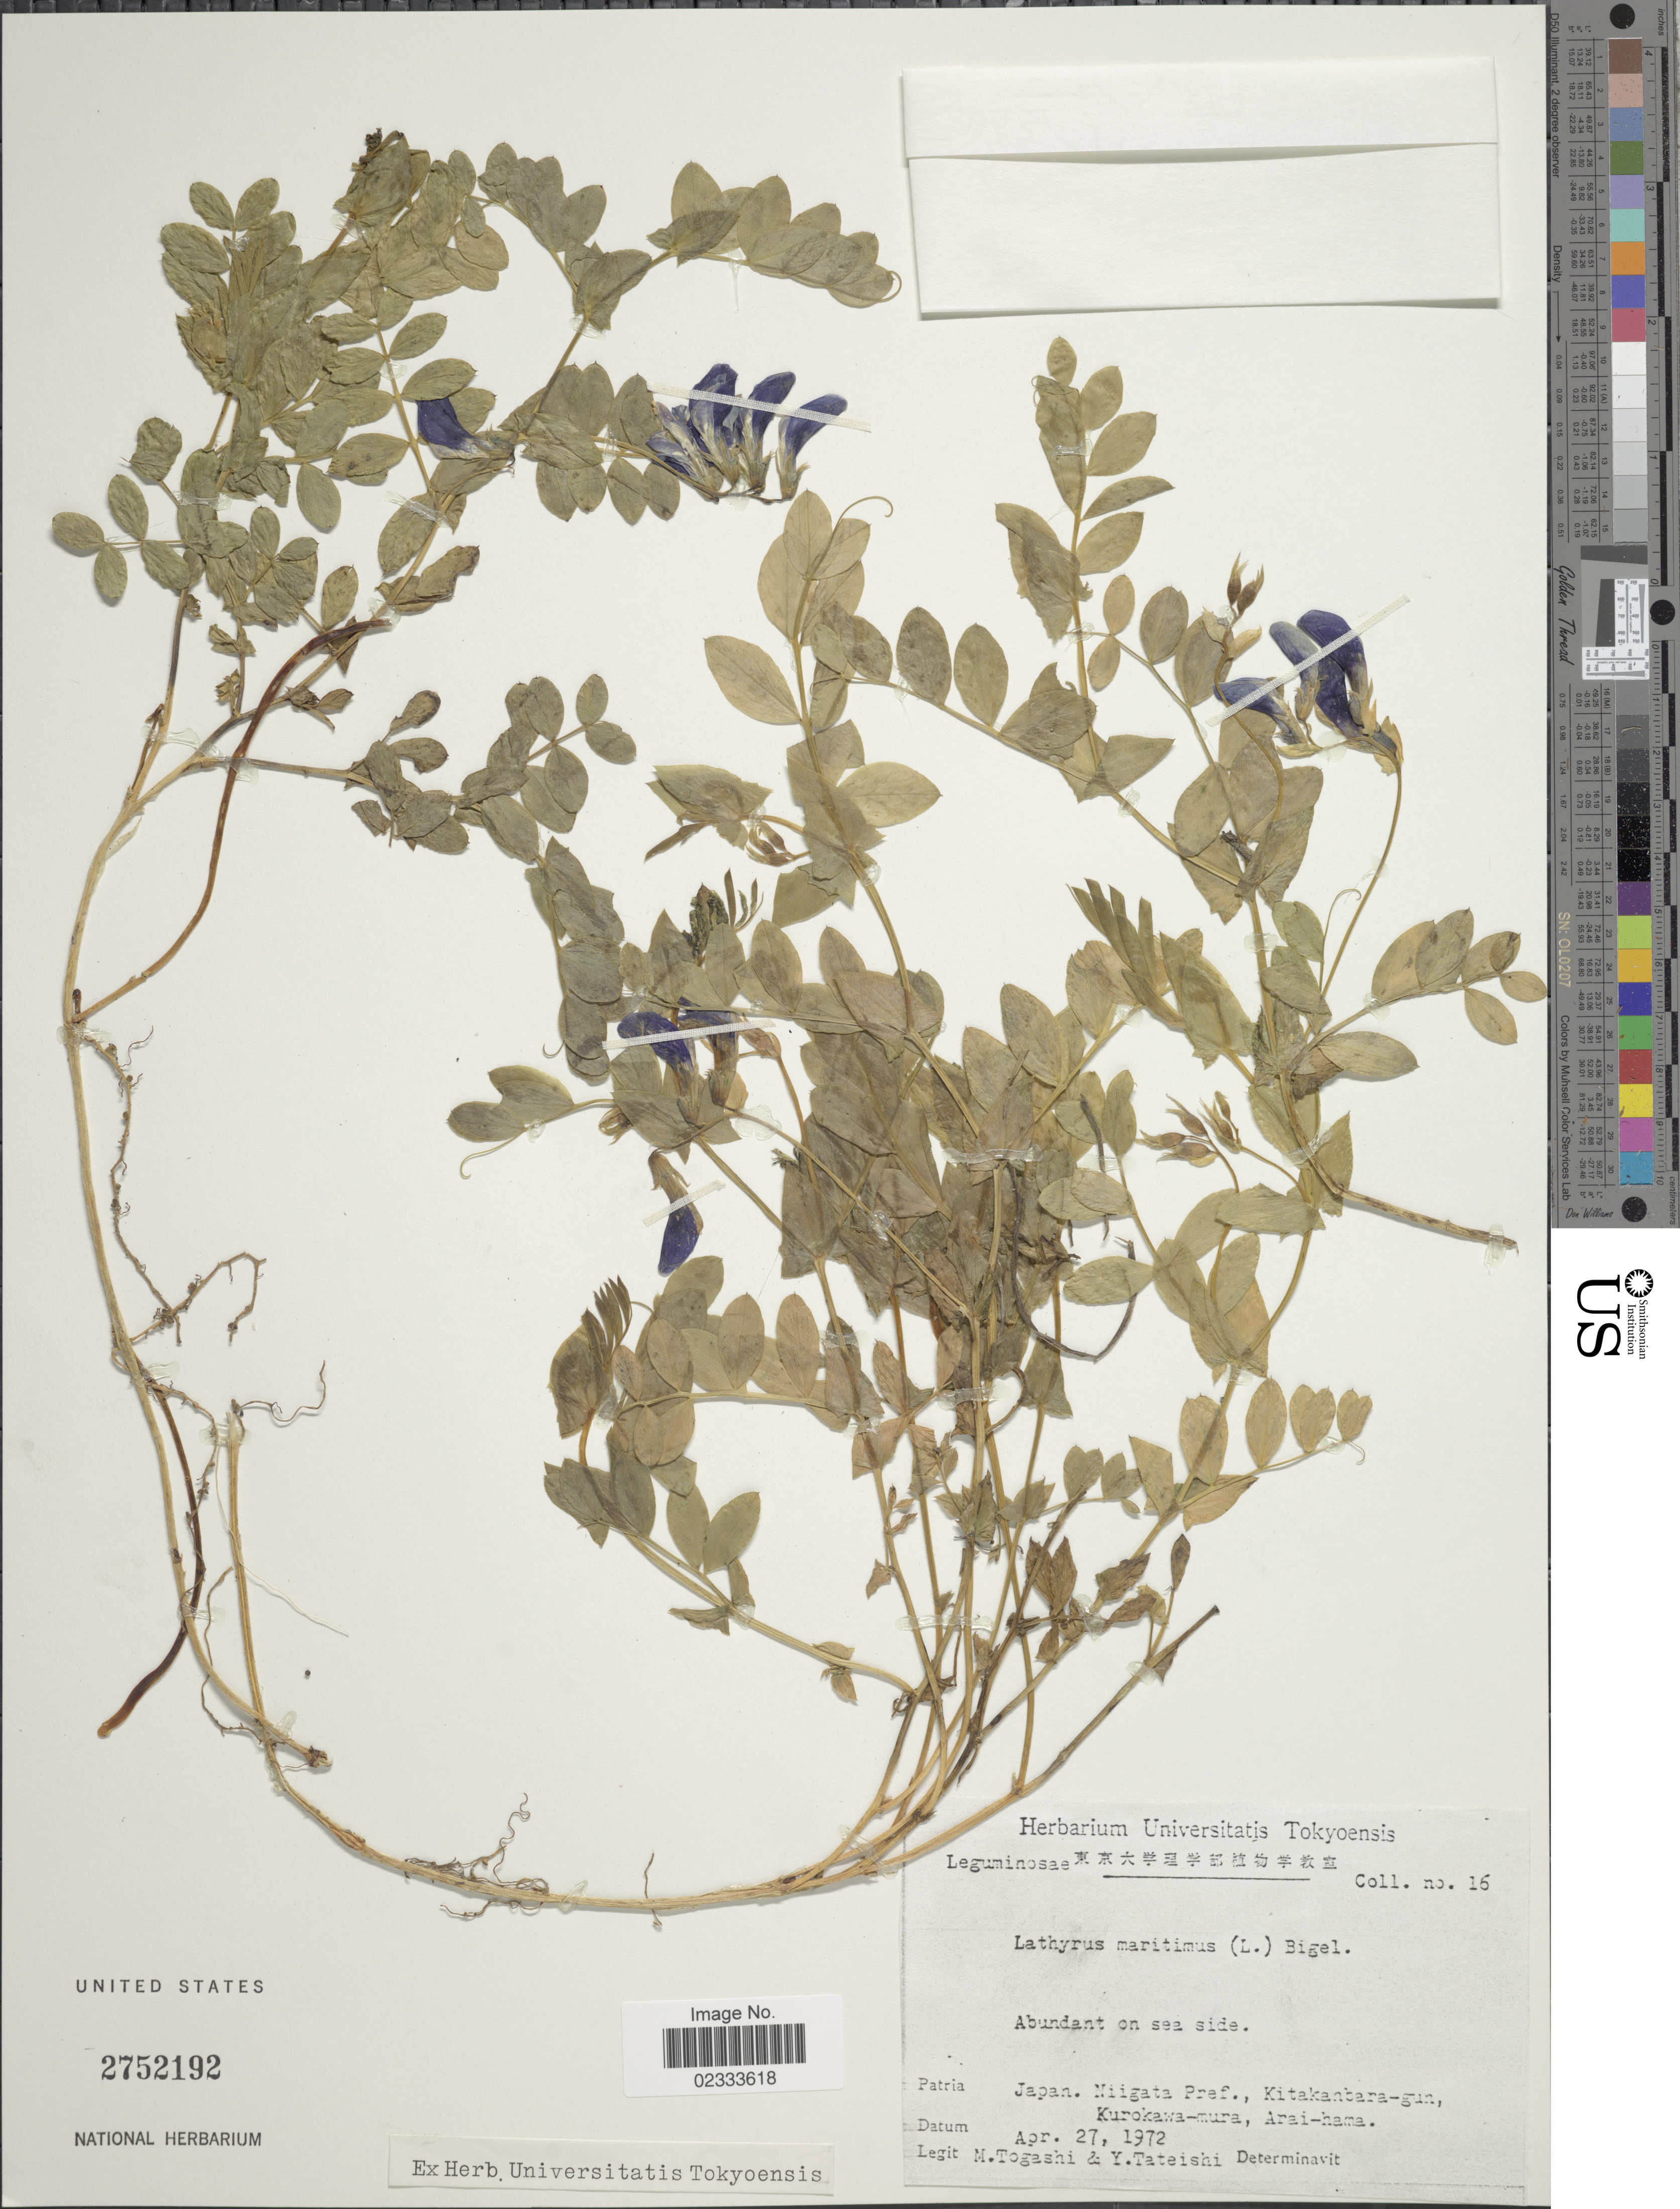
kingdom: Plantae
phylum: Tracheophyta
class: Magnoliopsida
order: Fabales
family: Fabaceae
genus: Lathyrus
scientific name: Lathyrus maritimus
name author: Torr.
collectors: M. Togashi & Y. Tateishi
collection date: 1972-04-27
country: Japan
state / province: Niigata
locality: Kitakanbara-gun, Kurokawa-mura, Arai-hama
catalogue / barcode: US 2752192